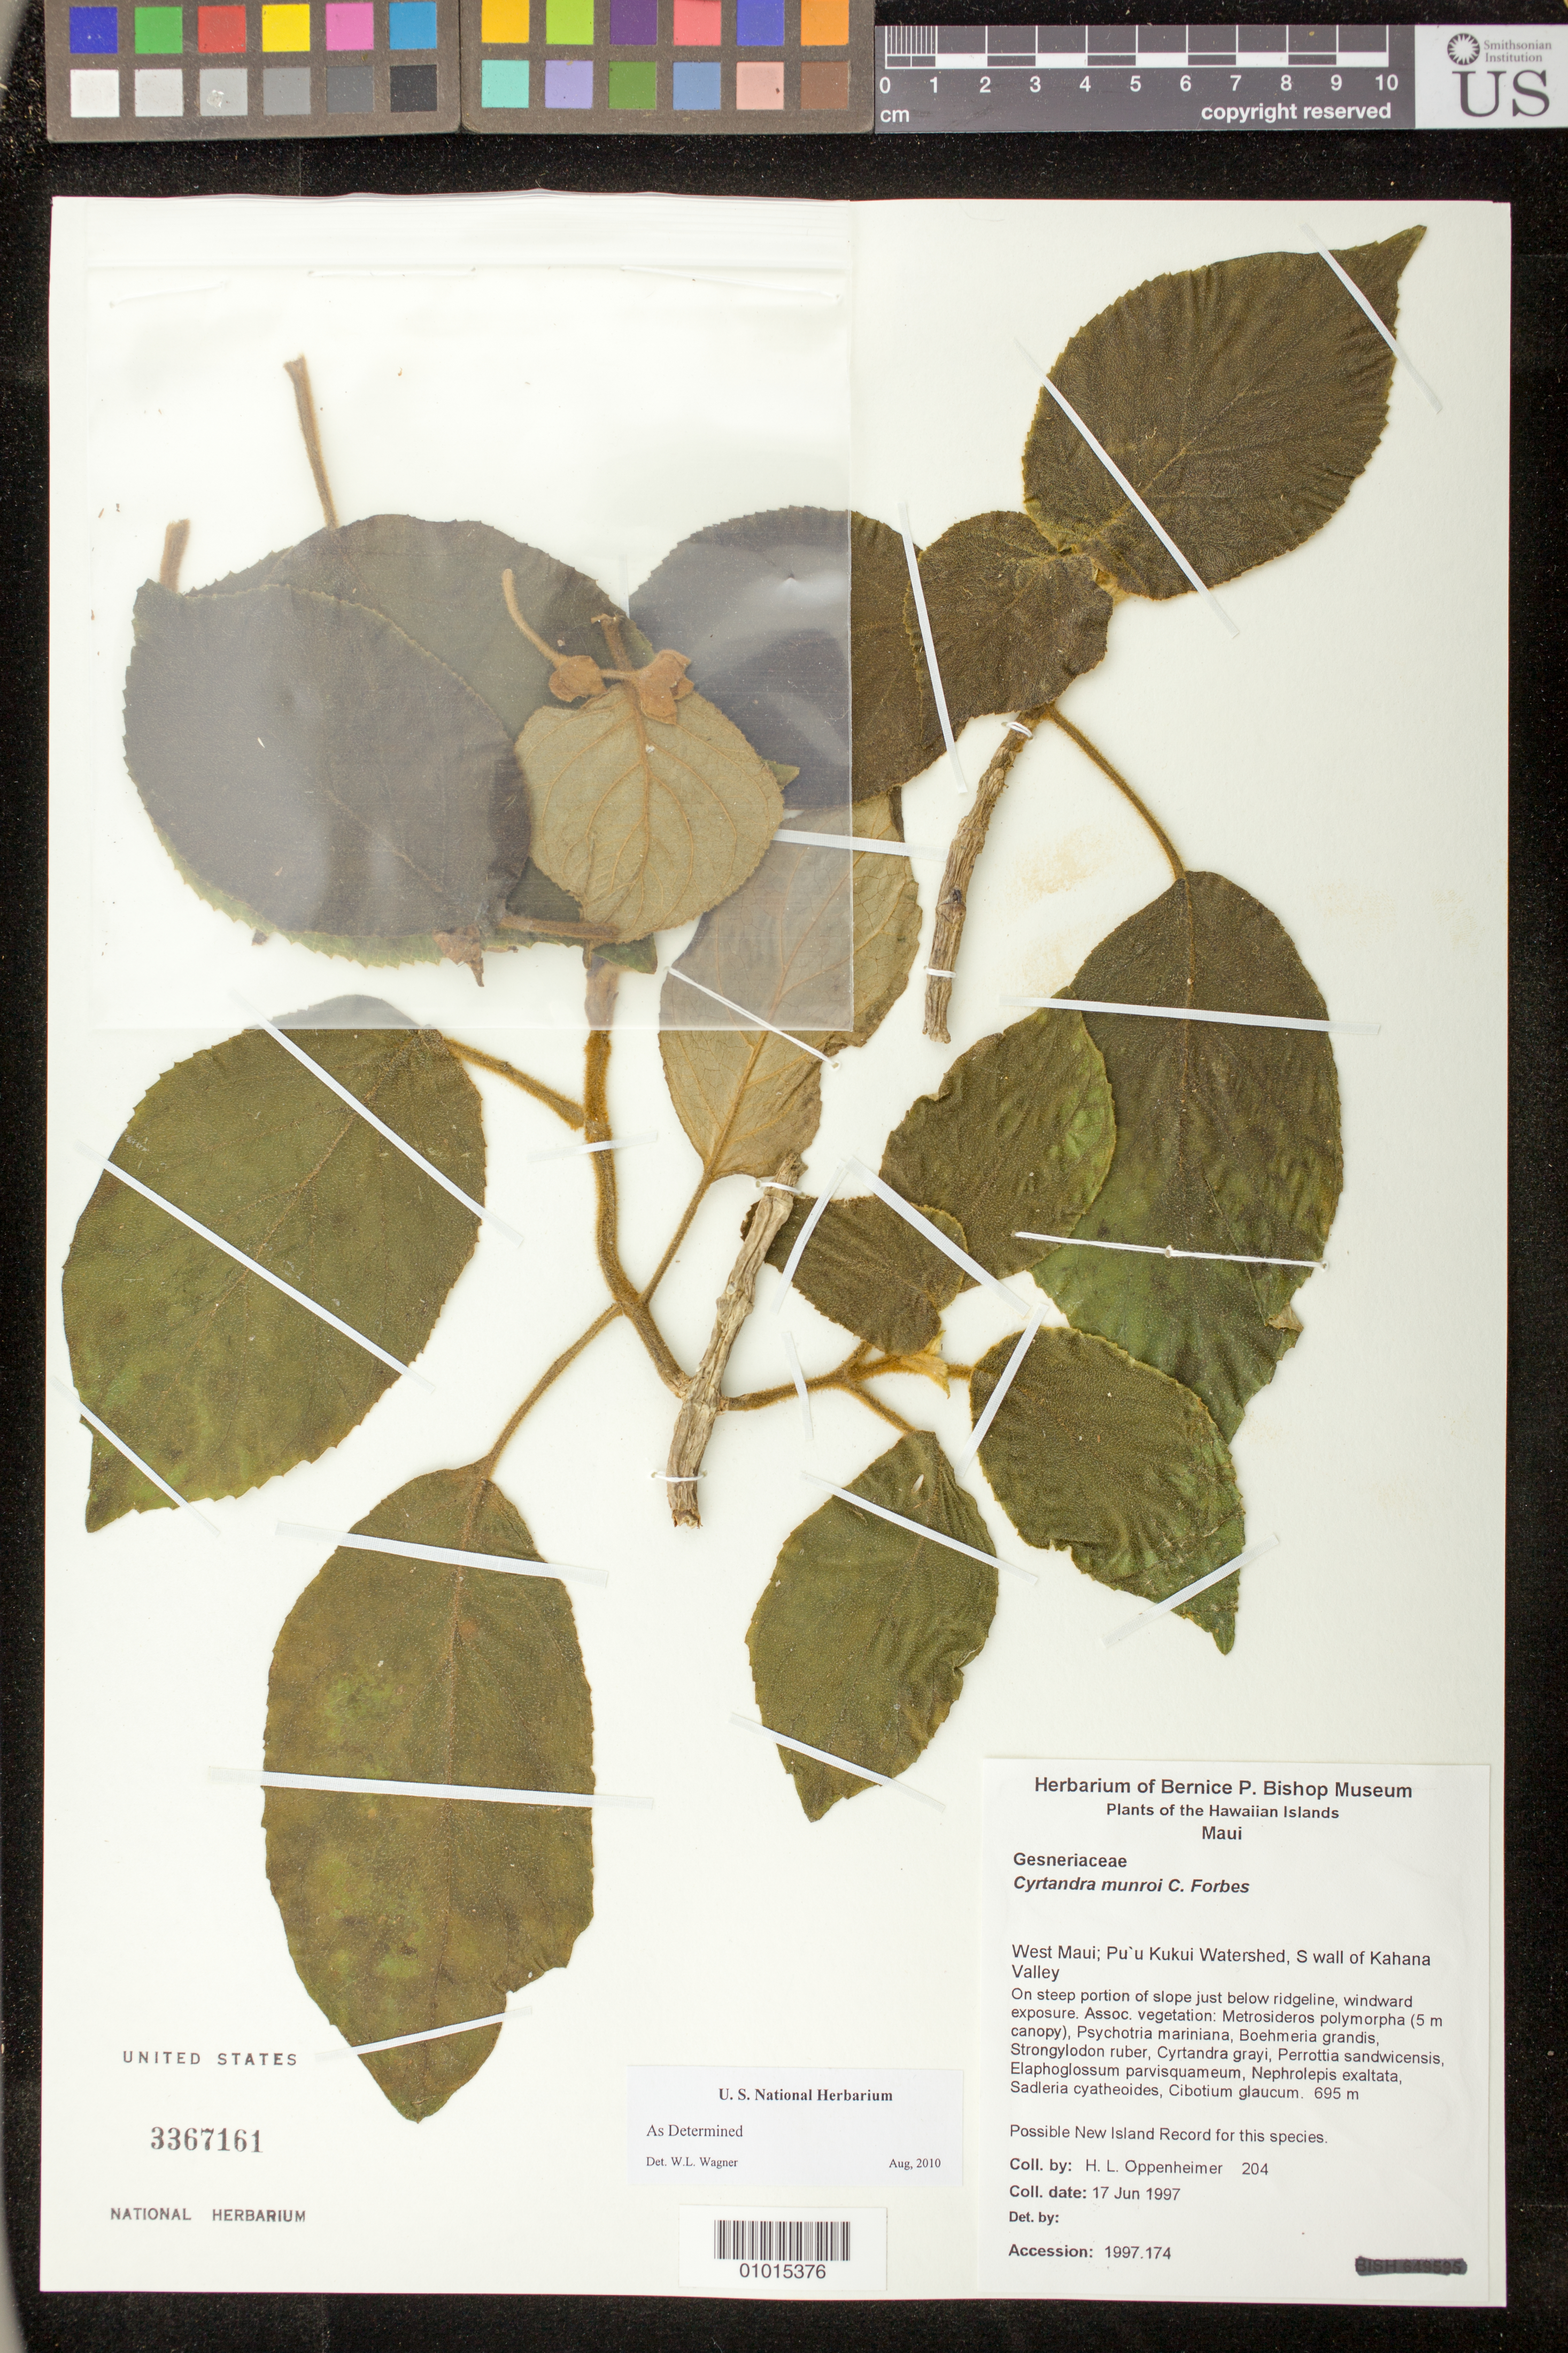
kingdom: Plantae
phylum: Tracheophyta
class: Magnoliopsida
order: Lamiales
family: Gesneriaceae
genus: Cyrtandra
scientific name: Cyrtandra munroi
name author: C.N. Forbes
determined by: Wagner, W. L., (BOT), Smithsonian Institution - National Museum of Natural History (UNITED STATES)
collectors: H. L. Oppenheimer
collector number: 204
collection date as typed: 17 Jun 1997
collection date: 1997-06-17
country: United States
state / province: Hawaii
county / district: Maui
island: Maui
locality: West Maui; Pu'u Kukui Watersehed, S wall of Kahana Valley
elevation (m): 695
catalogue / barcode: US 3367161